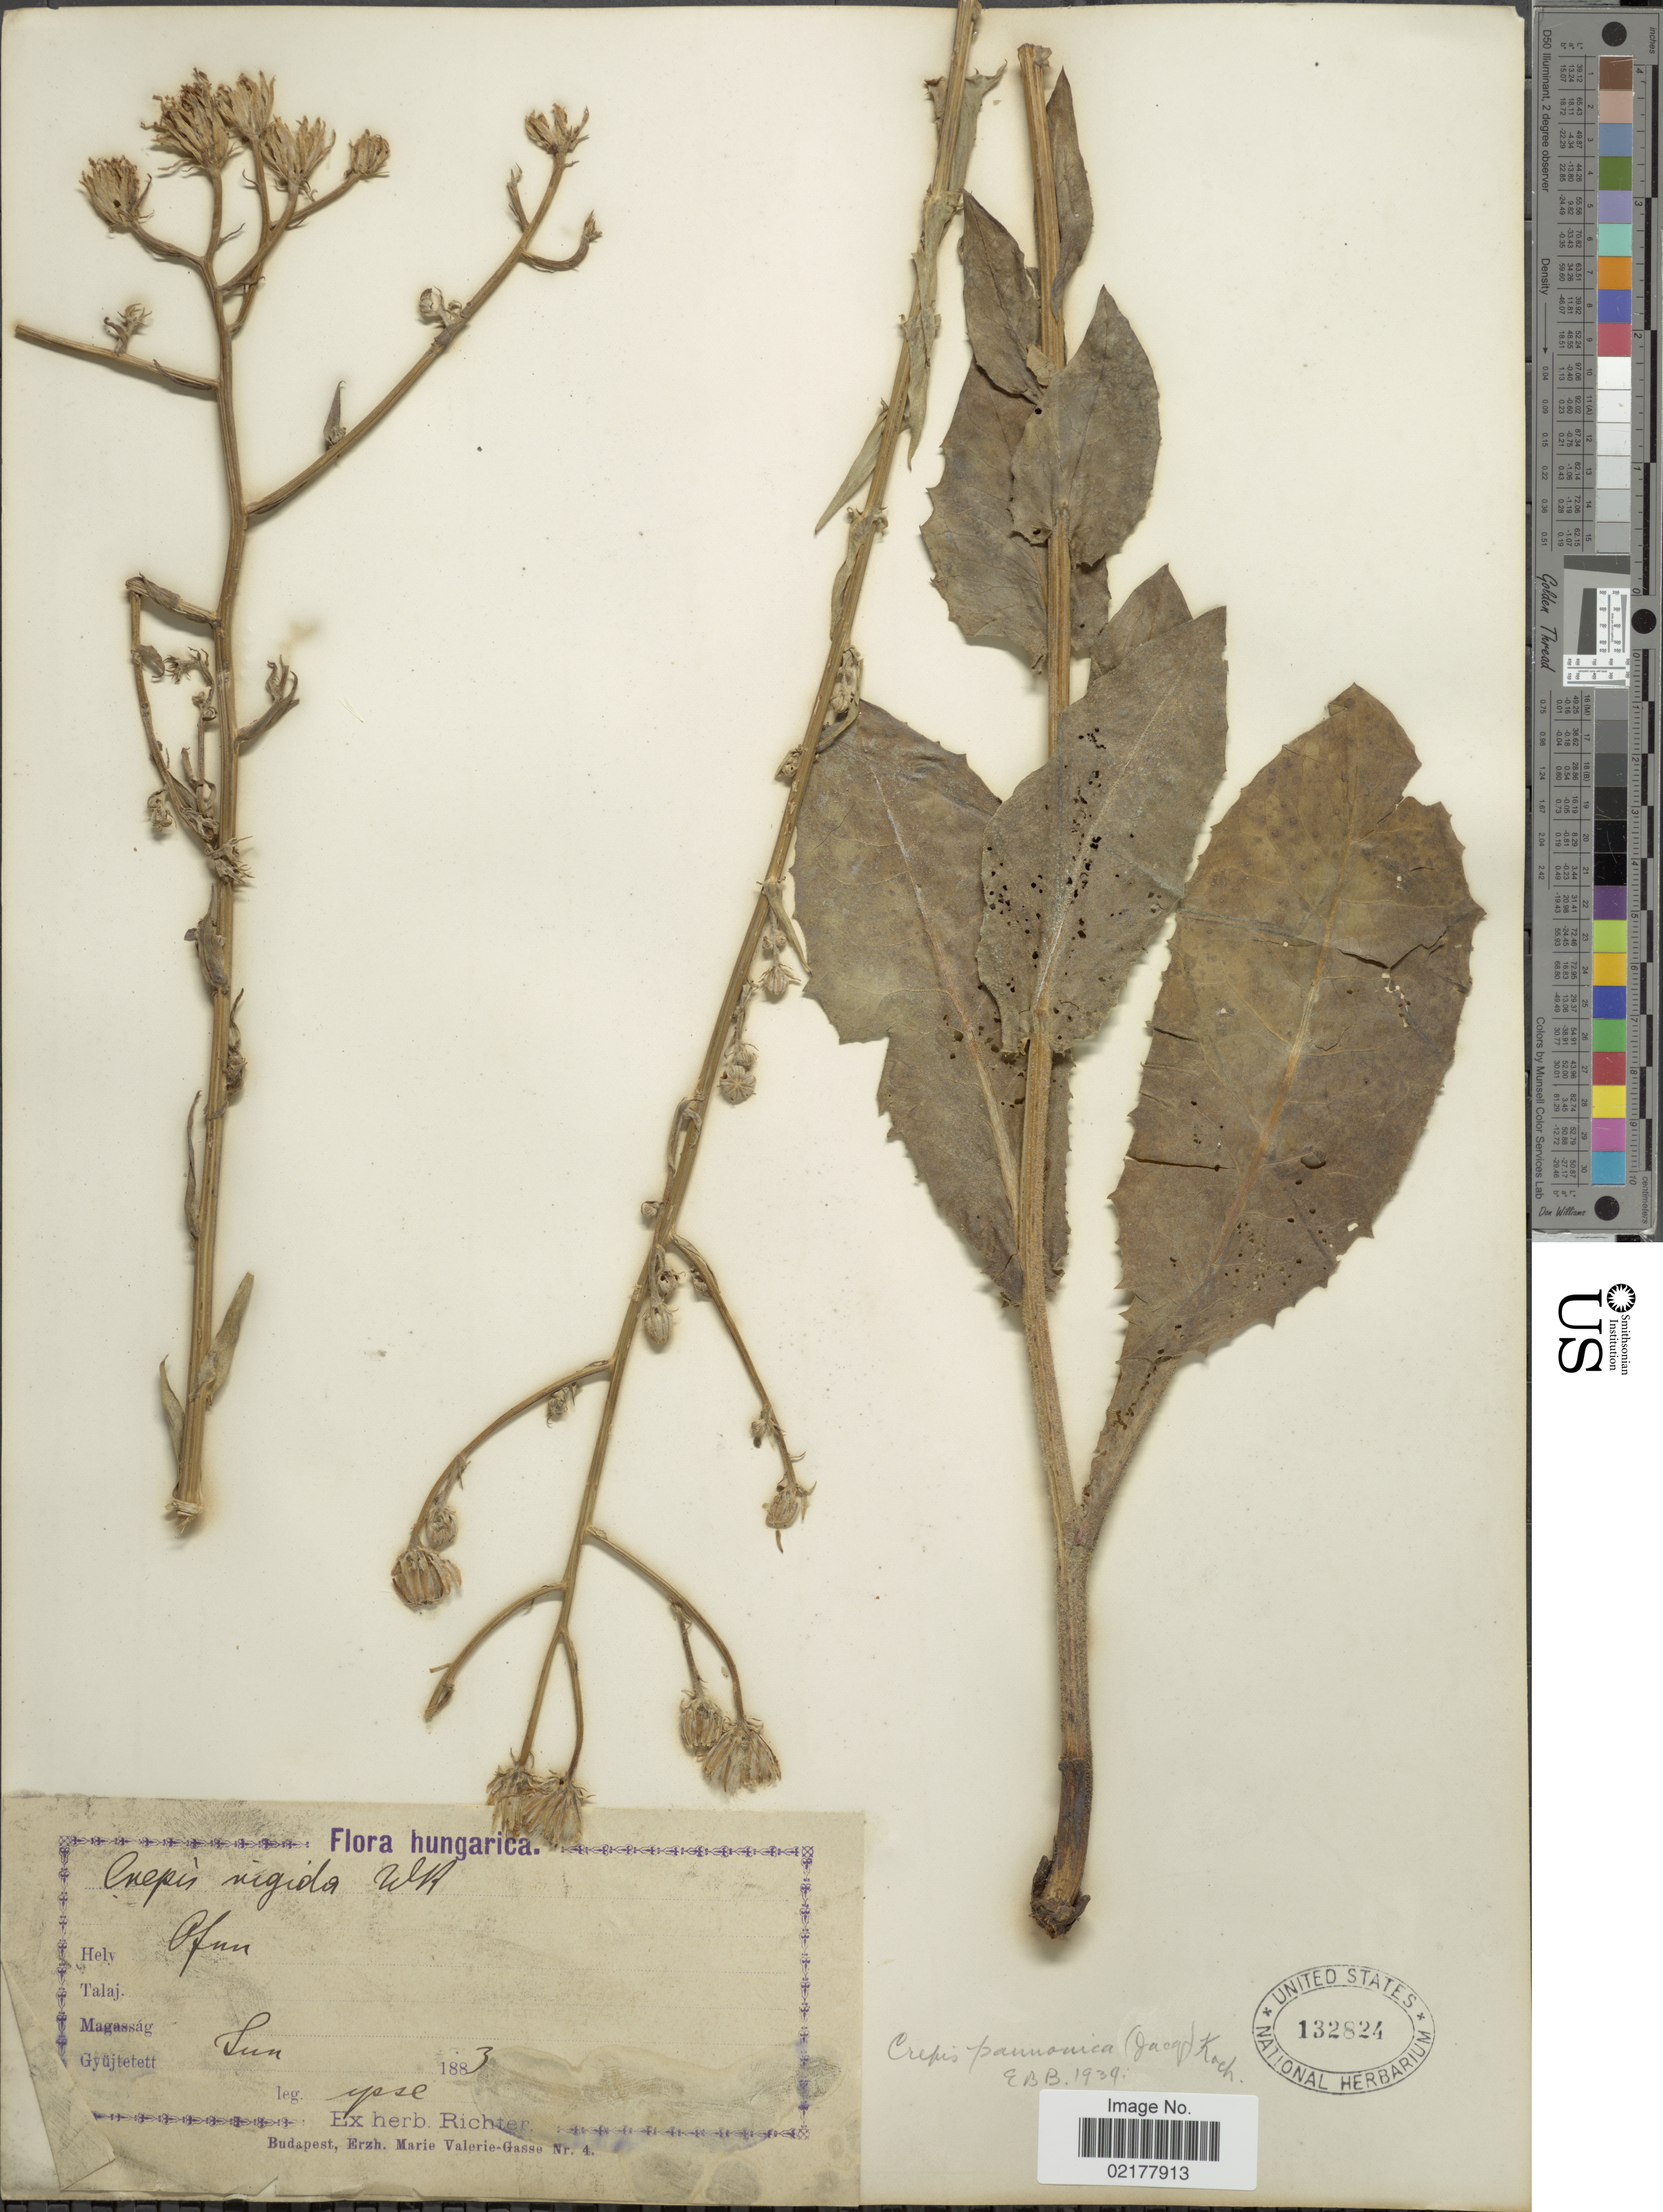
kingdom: Plantae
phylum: Tracheophyta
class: Magnoliopsida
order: Asterales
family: Asteraceae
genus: Crepis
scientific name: Crepis pannonica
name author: (Jacq.) K. Koch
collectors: -. Ipse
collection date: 1883-06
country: Hungary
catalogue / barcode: US 132824